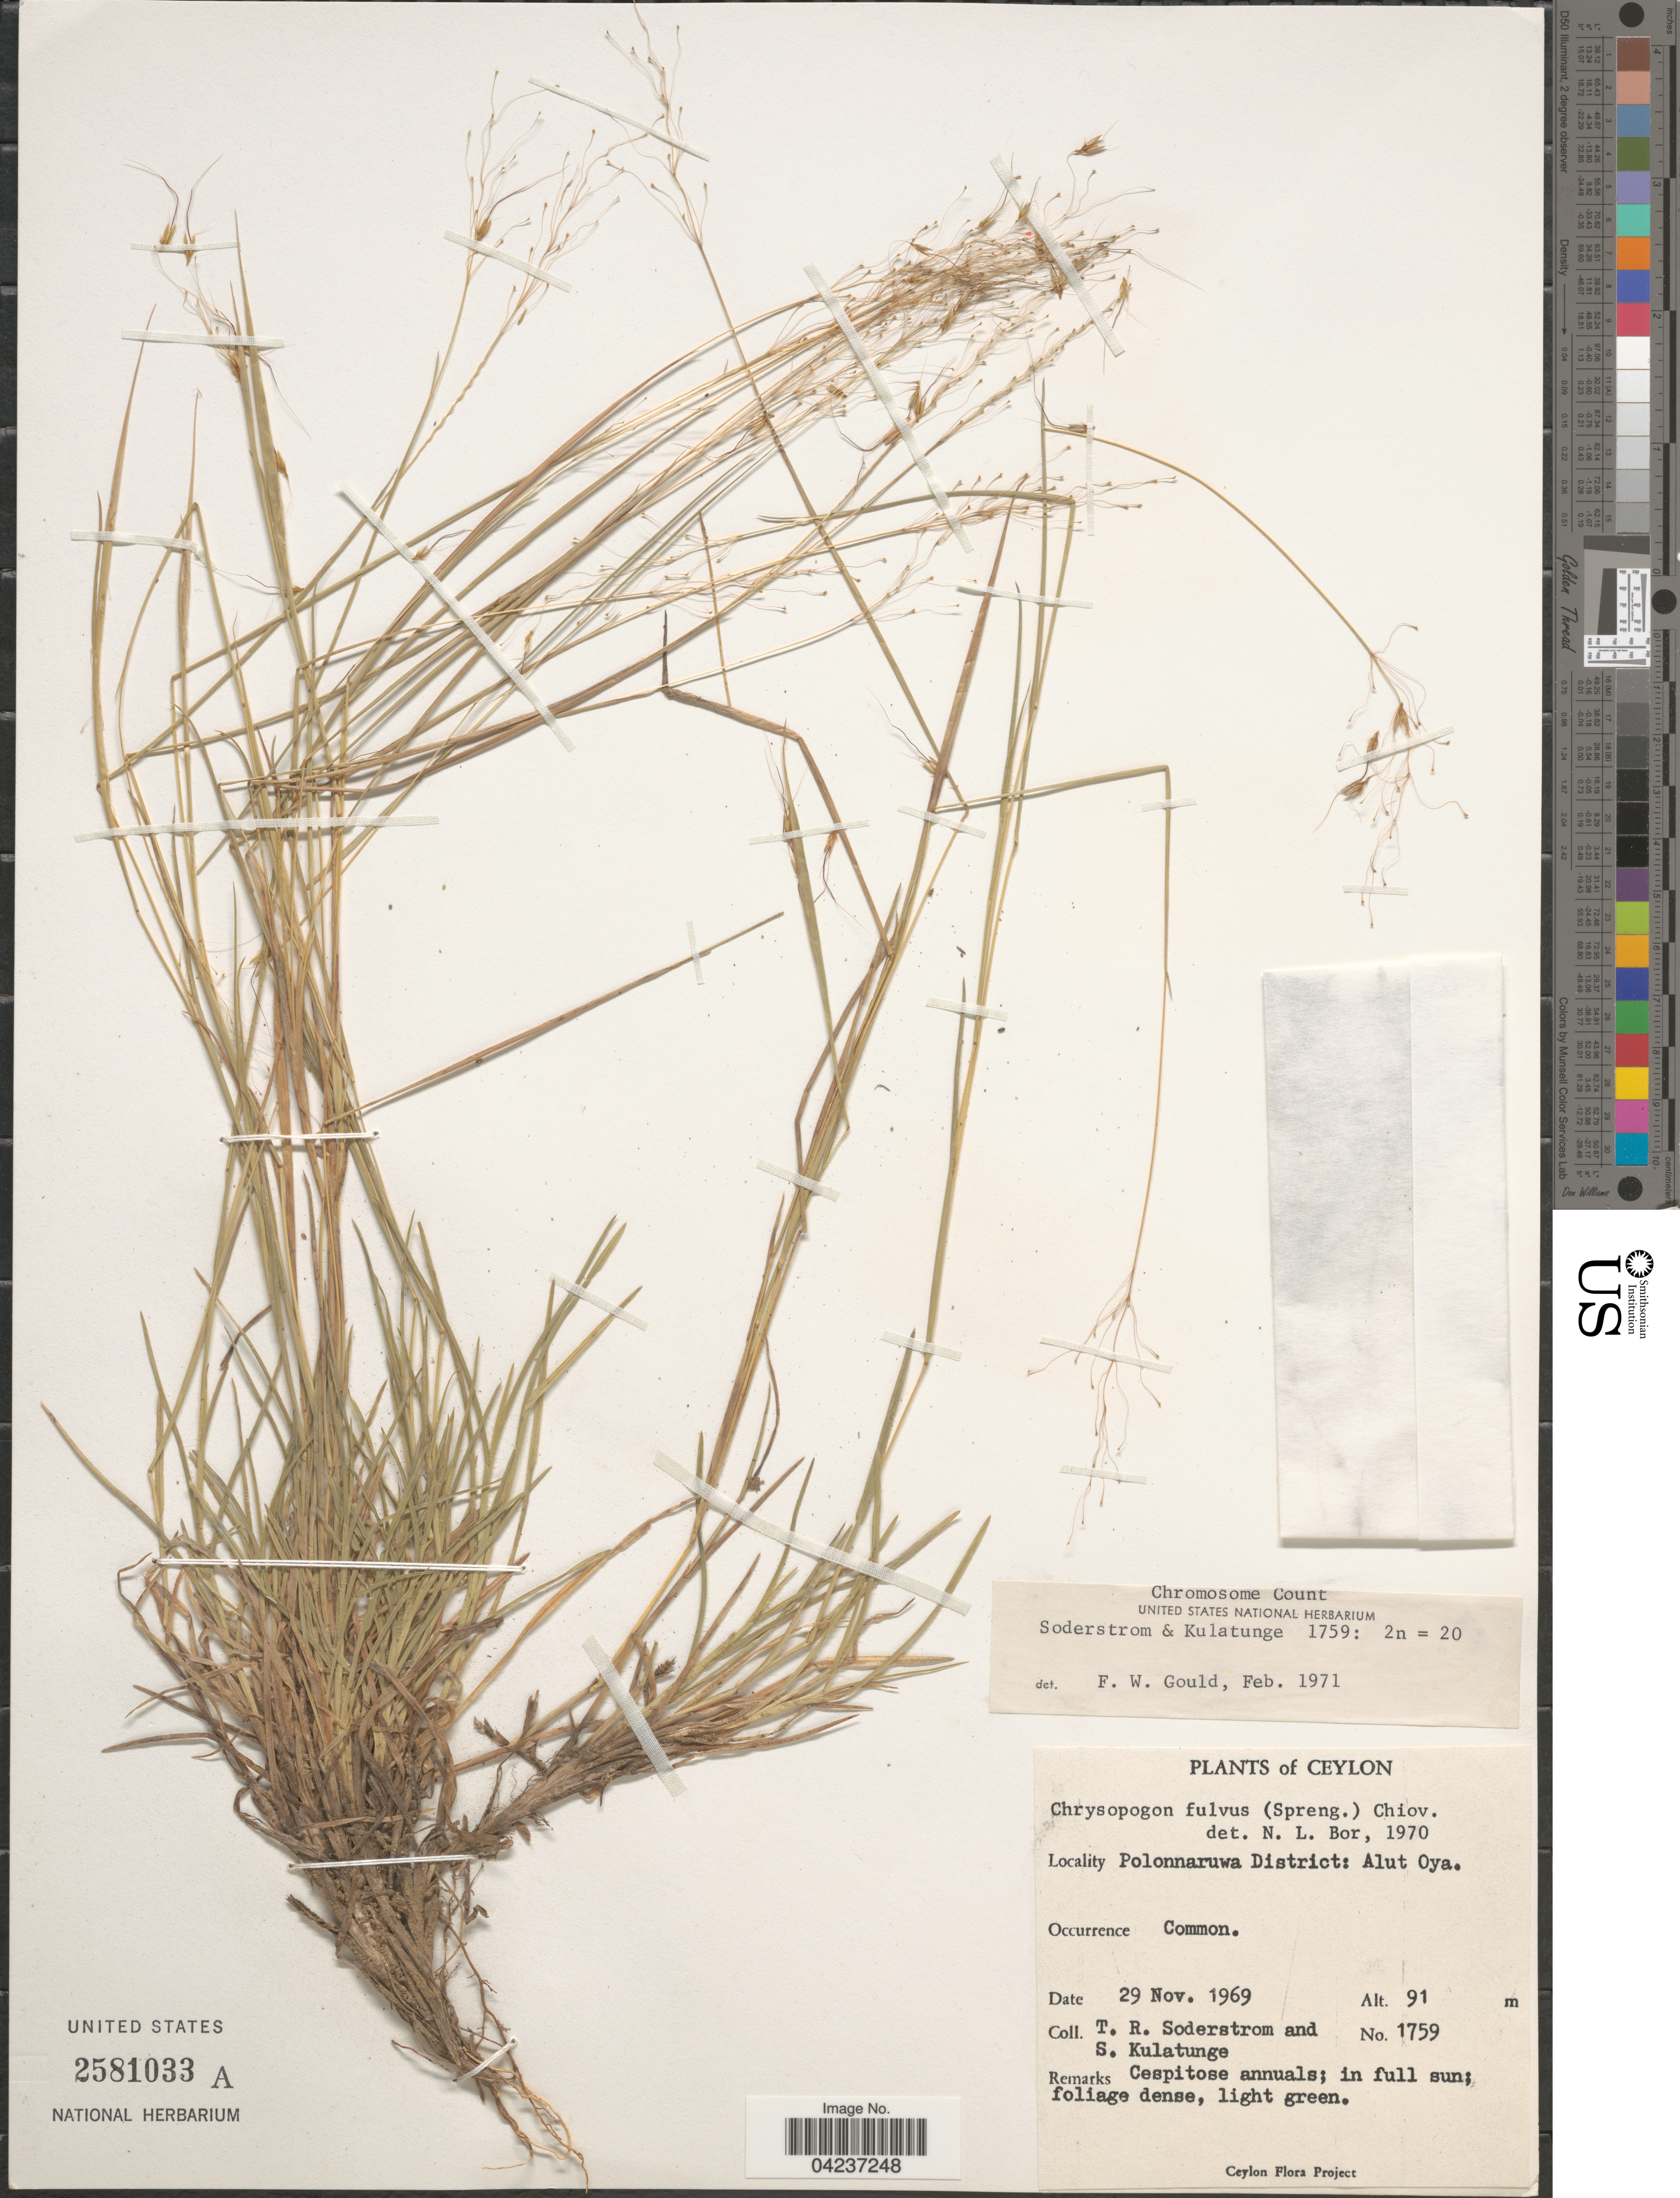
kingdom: Plantae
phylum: Tracheophyta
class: Liliopsida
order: Poales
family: Poaceae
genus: Chrysopogon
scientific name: Chrysopogon gryllus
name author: (L.) Trin.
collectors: T. R. Soderstrom & S. Kulatunge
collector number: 1759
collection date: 1969-11-29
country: Sri Lanka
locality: Ceylon. Polonnaruwa District: Alut Oya. Common.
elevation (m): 91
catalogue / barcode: US 2581033A